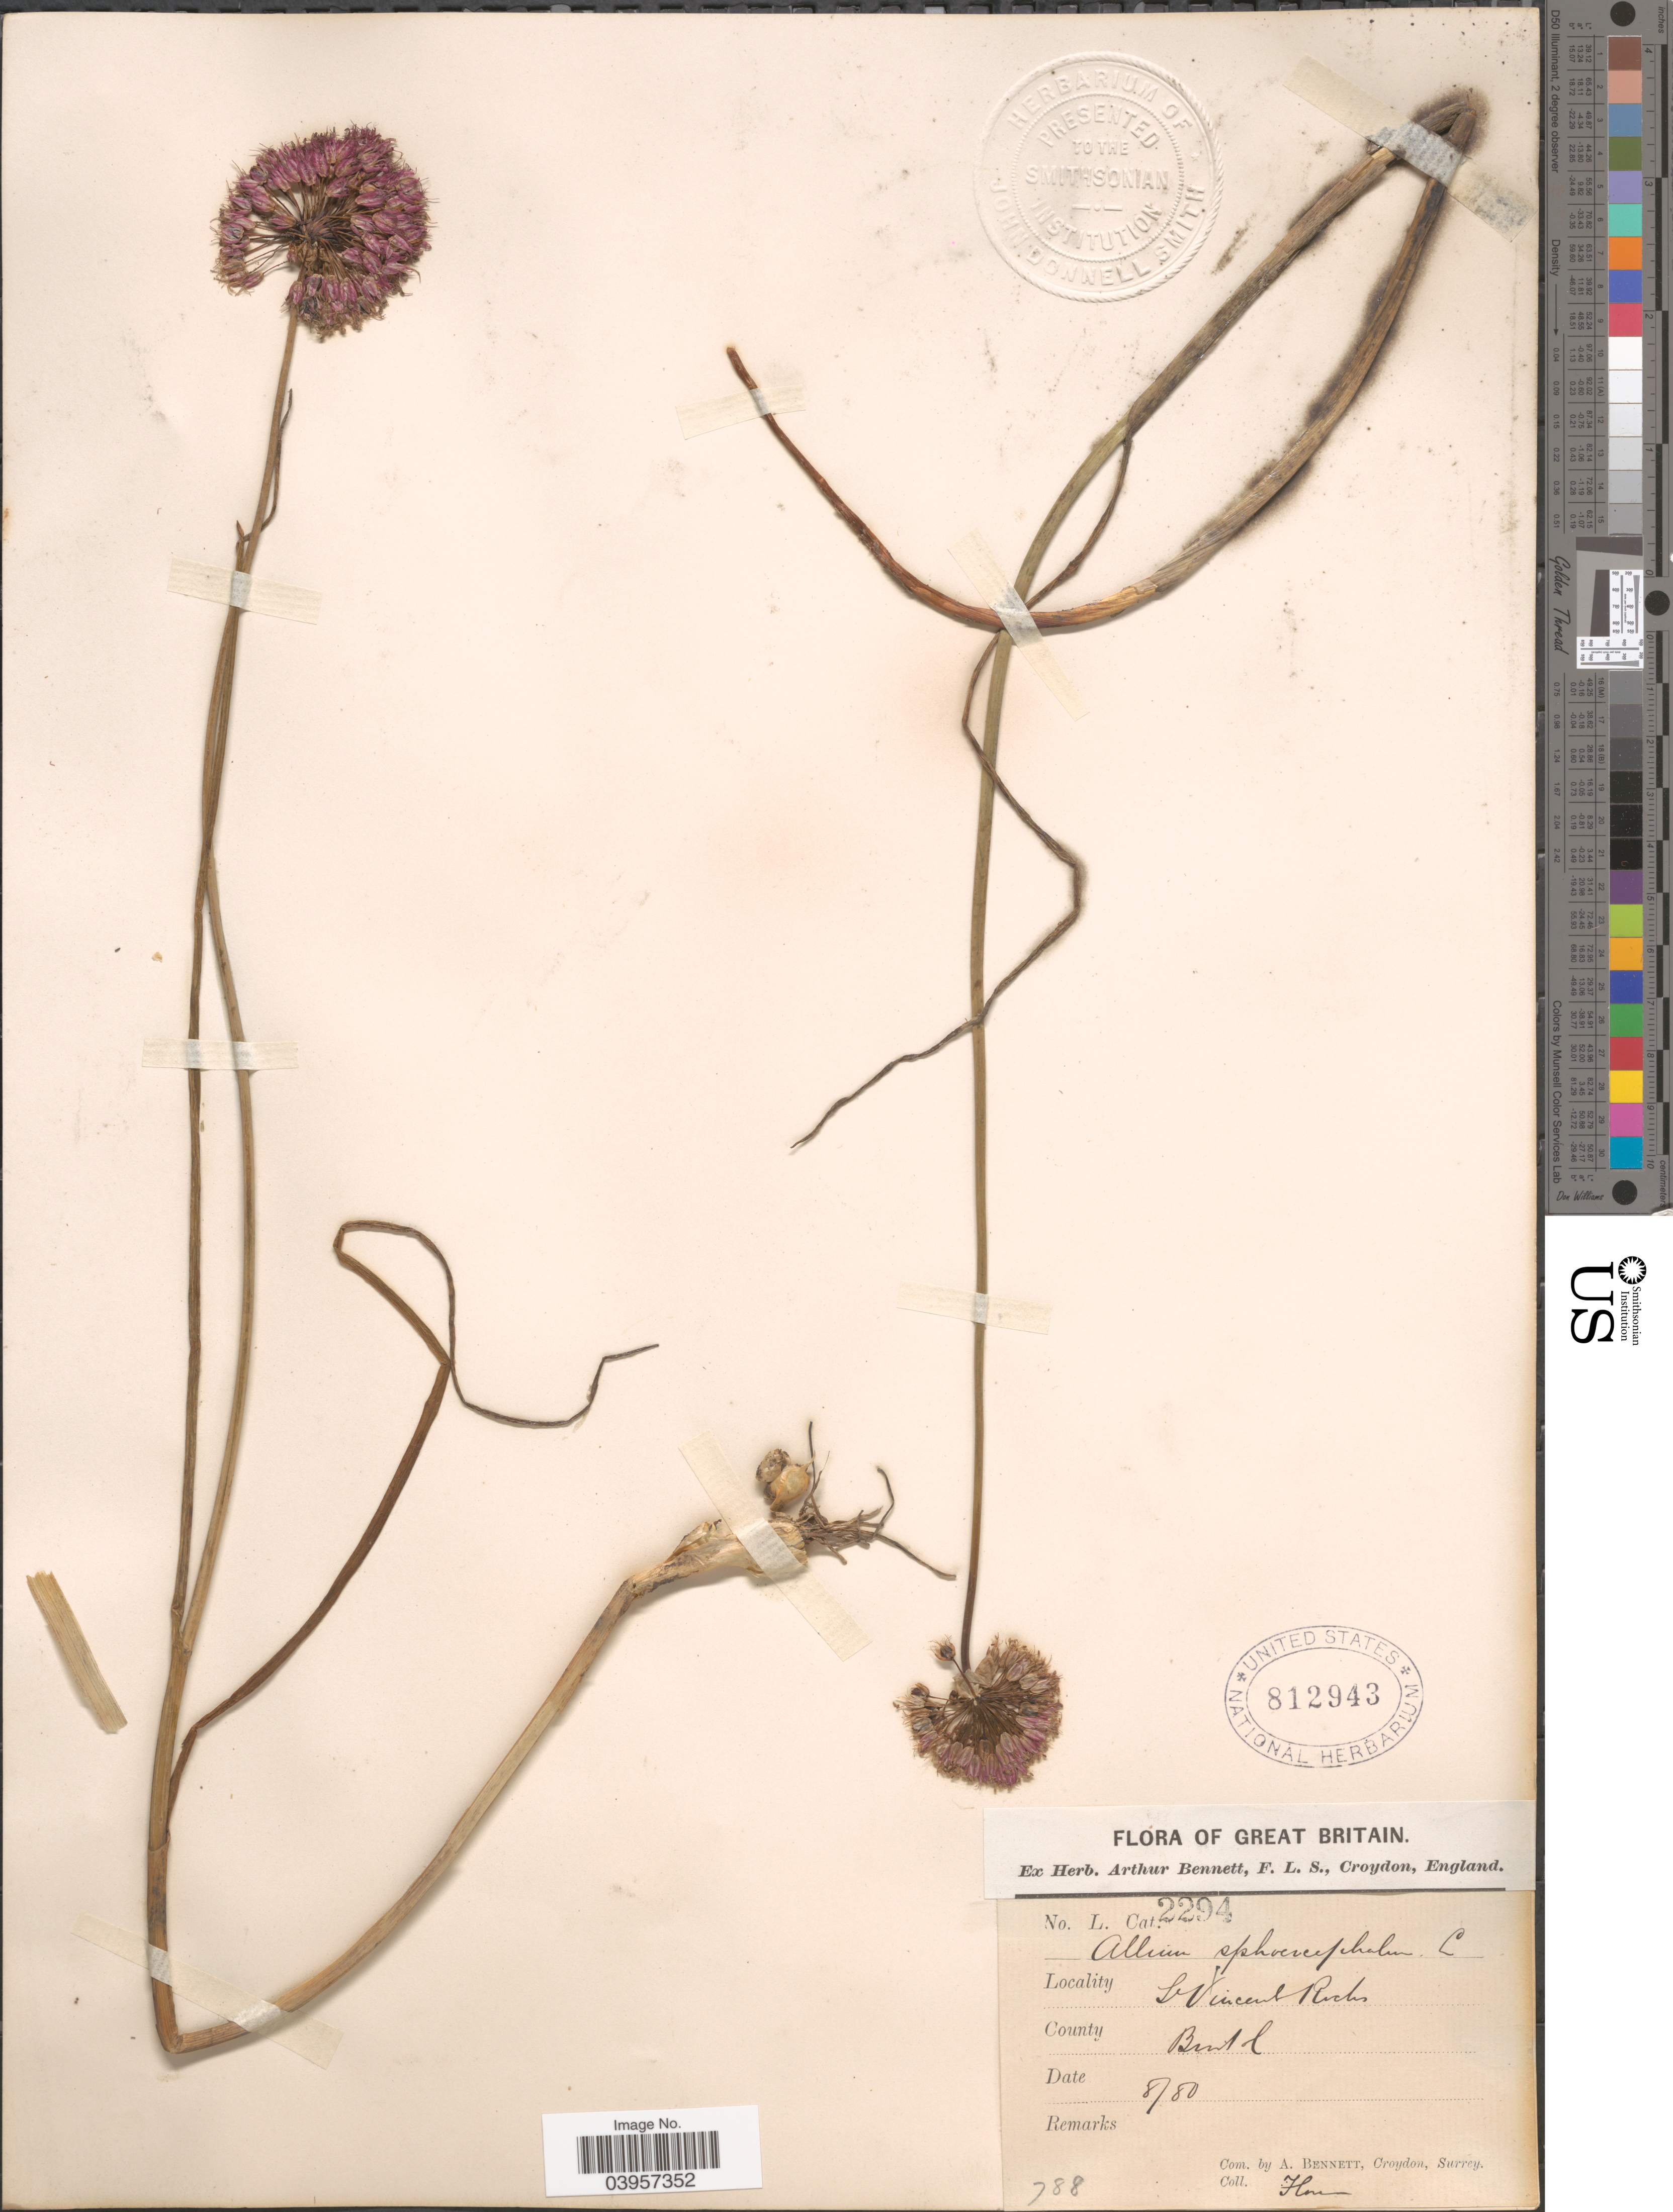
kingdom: Plantae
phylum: Tracheophyta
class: Liliopsida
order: Asparagales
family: Amaryllidaceae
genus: Allium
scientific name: Allium sphaerocephalum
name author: L.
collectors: -. Flores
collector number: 788*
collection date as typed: Transcribed d/m/y: /8/80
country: United Kingdom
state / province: England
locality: Great Britain. St. Vincent Rocks. County Bristol.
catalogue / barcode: US 812943